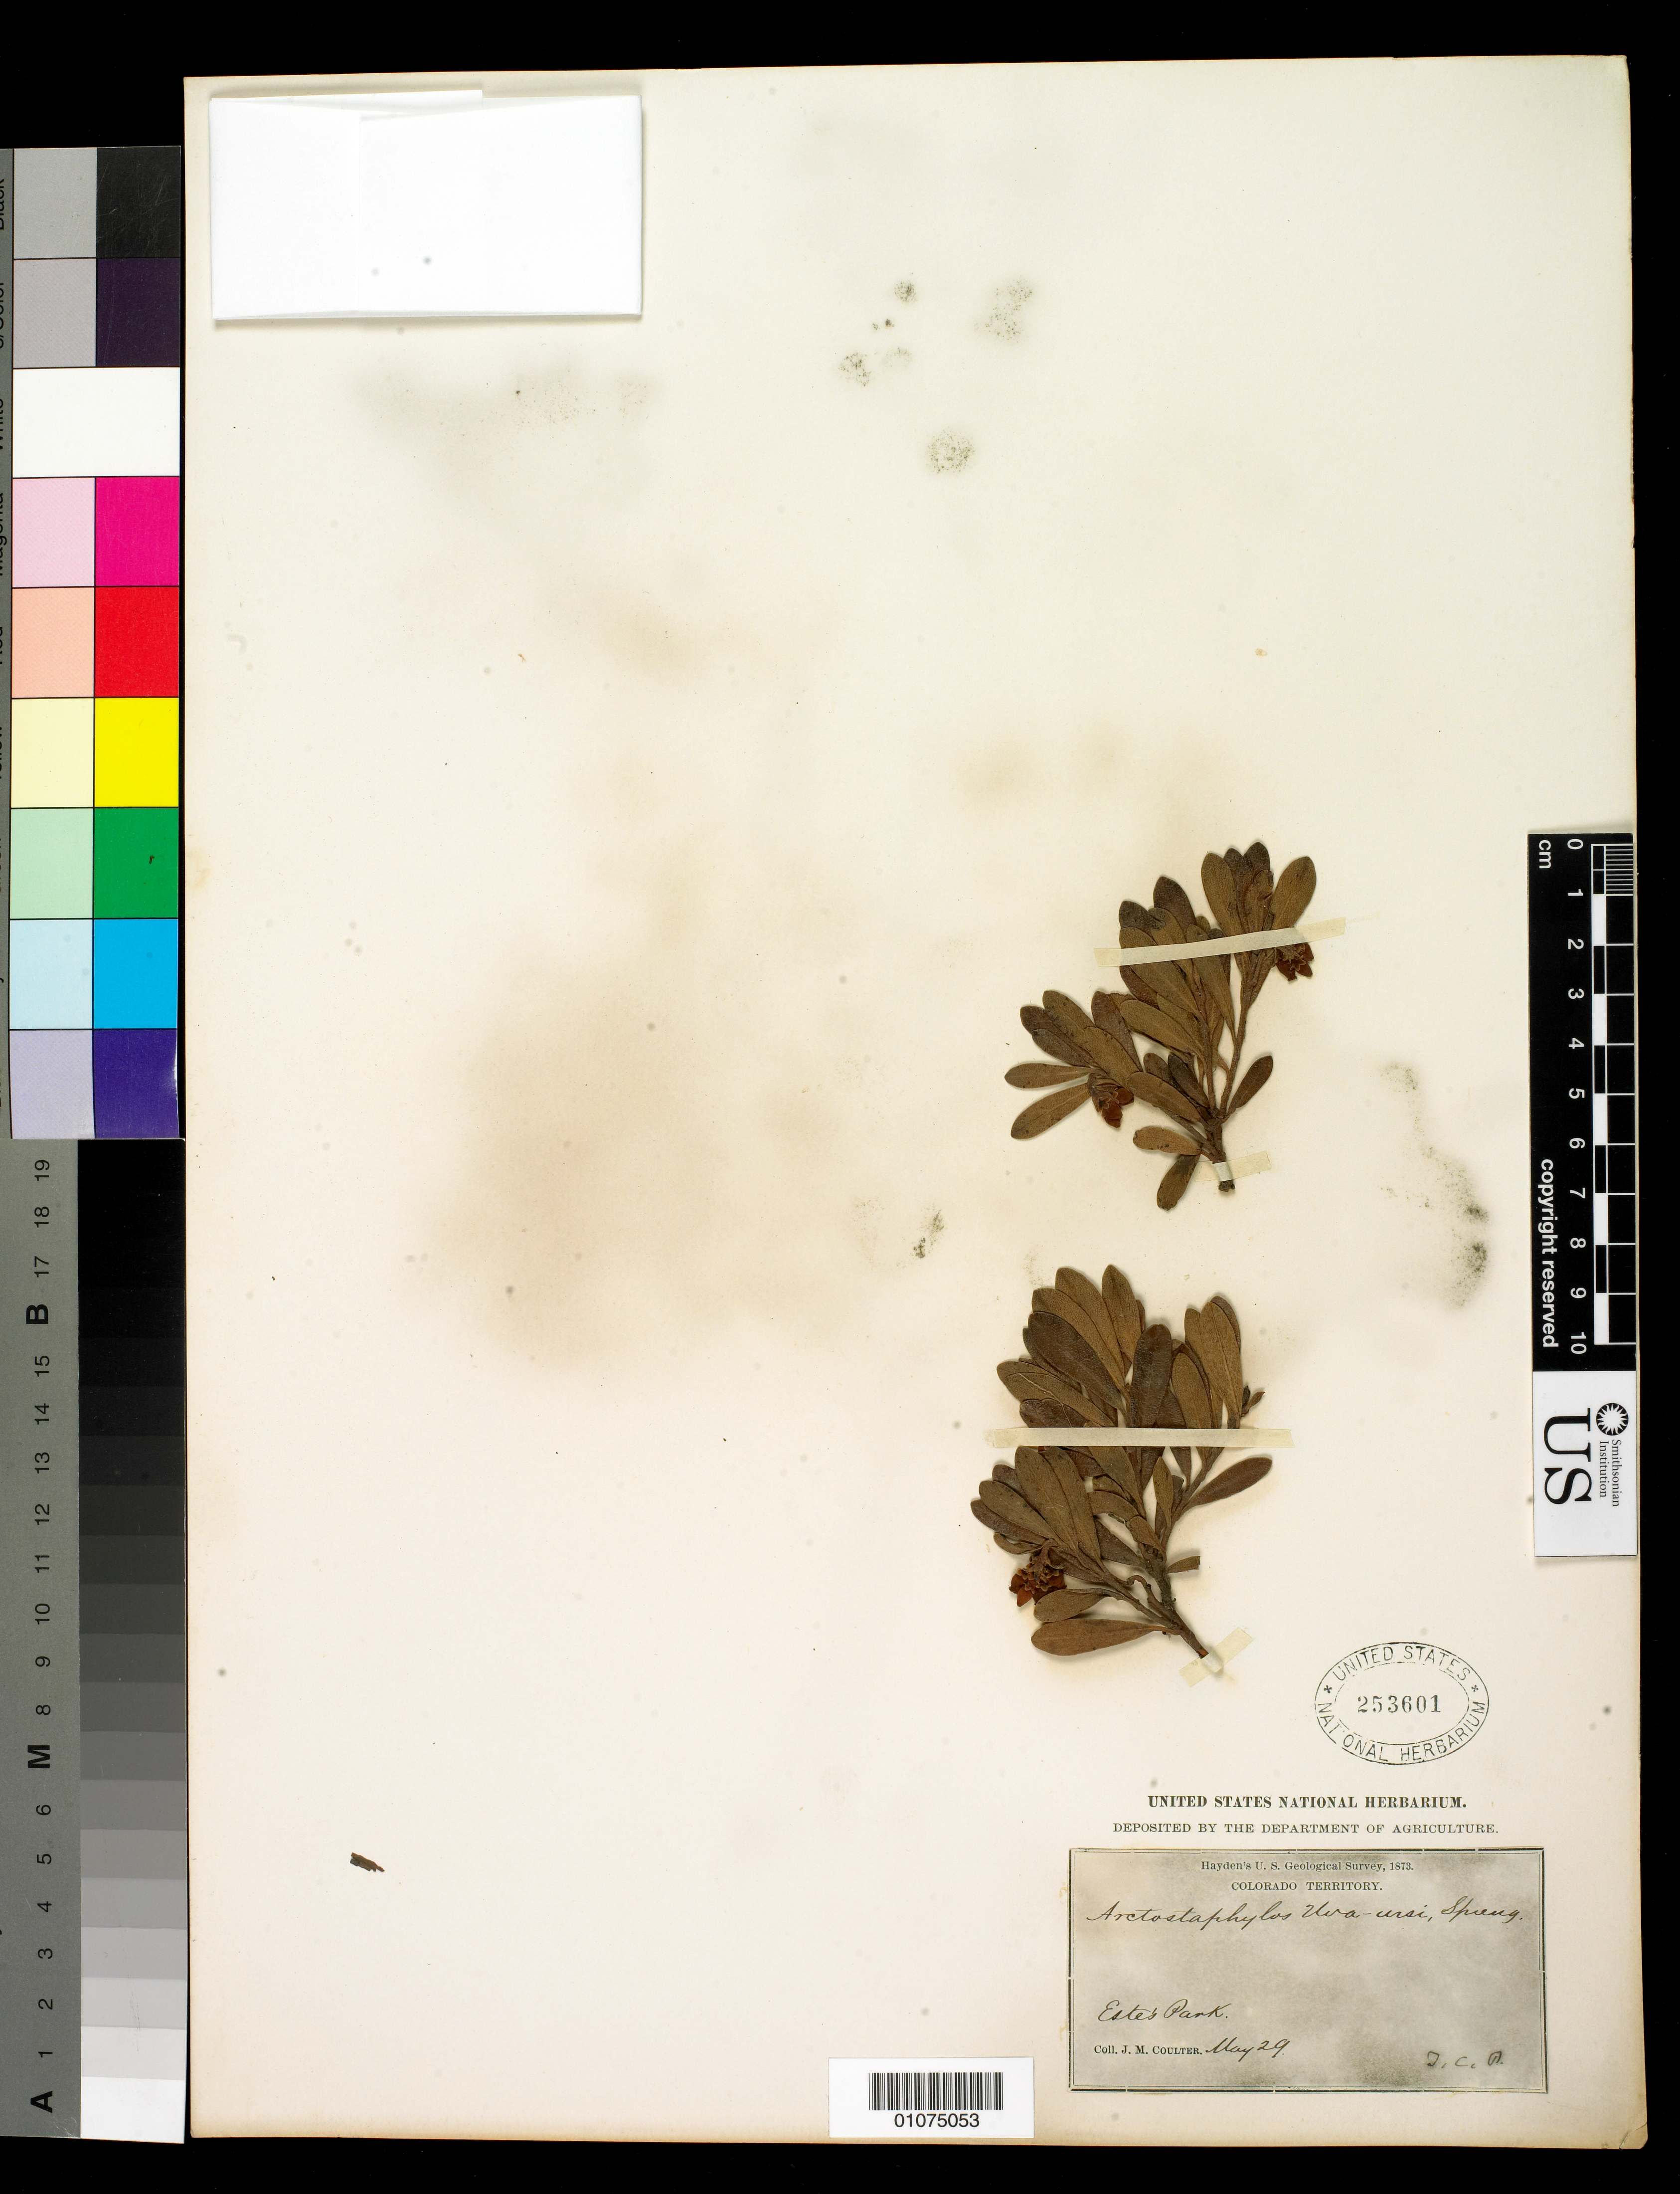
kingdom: Plantae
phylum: Tracheophyta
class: Magnoliopsida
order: Ericales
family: Ericaceae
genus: Arctostaphylos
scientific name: Arctostaphylos uva-ursi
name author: (L.) Spreng.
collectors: J. M. Coulter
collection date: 1873-05-29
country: United States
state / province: Colorado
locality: Este's Park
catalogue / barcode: US 253601